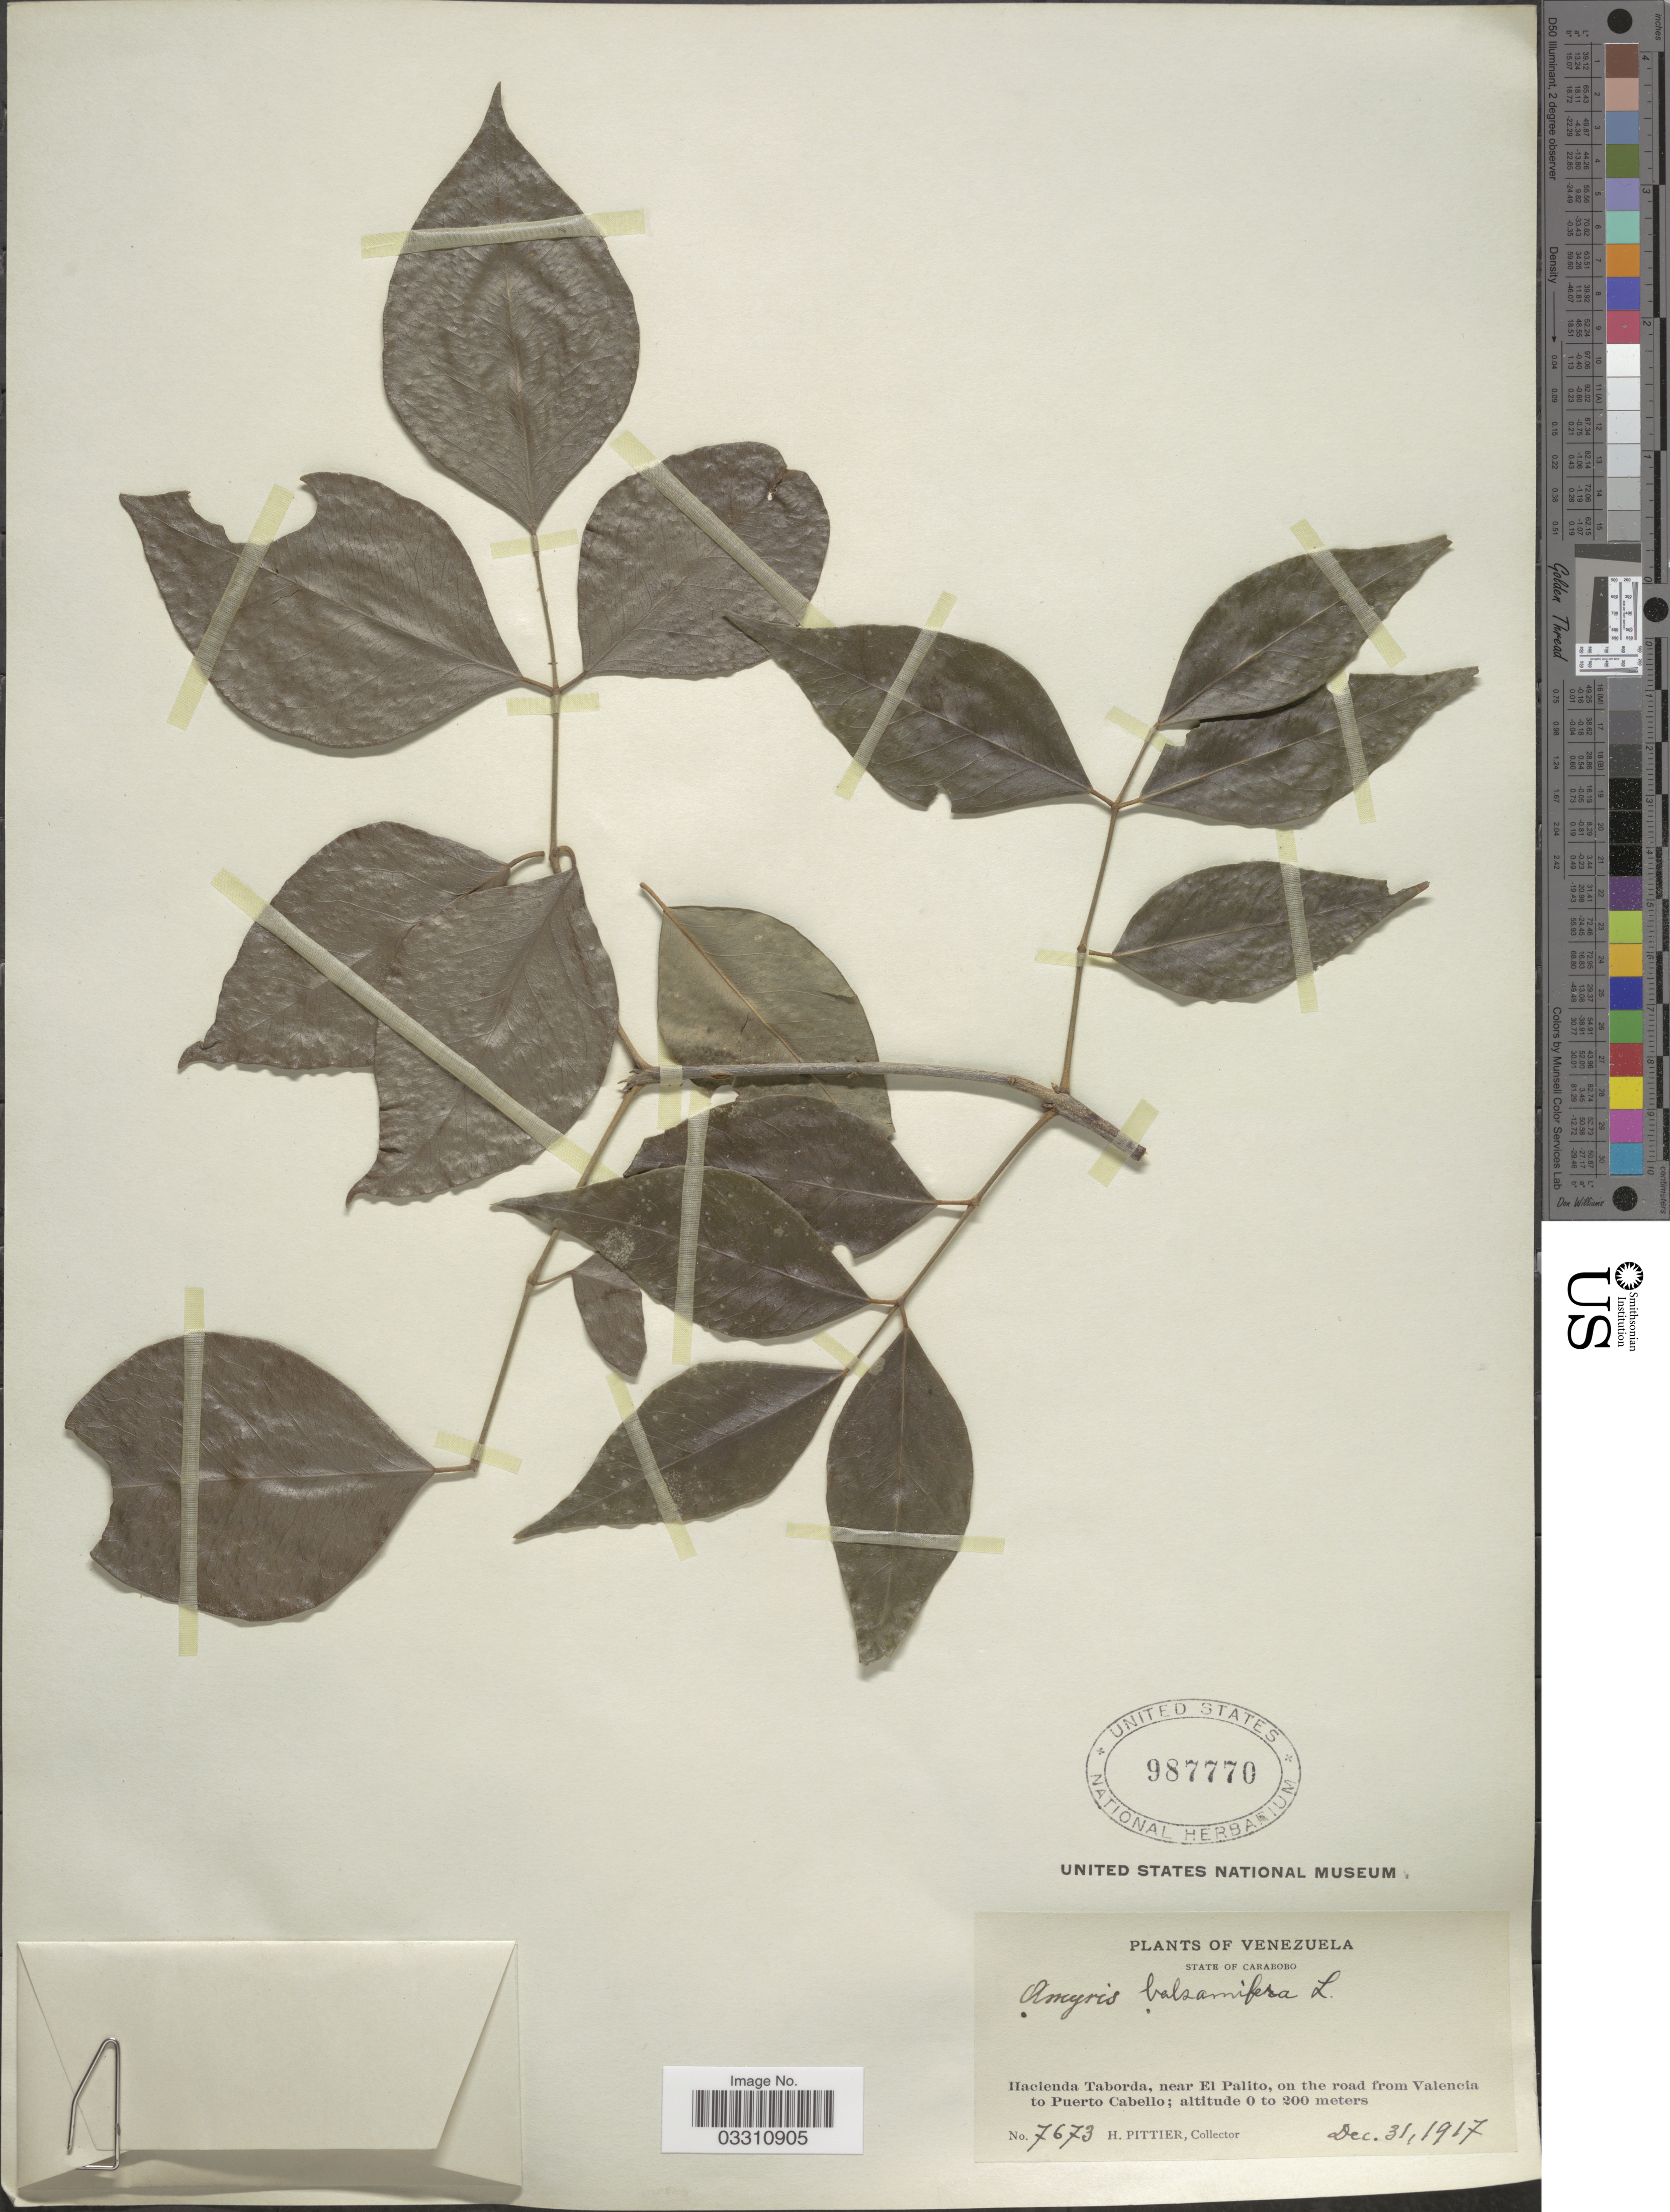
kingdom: Plantae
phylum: Tracheophyta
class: Magnoliopsida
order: Sapindales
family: Rutaceae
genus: Amyris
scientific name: Amyris balsamifera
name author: L.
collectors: H. F. Pittier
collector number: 7673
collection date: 1917-12-31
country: Venezuela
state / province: Carabobo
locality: Hacienda Taborda, near El Palito, on the road from Valencia to Puerto Cabello.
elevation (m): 0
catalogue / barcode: US 987770